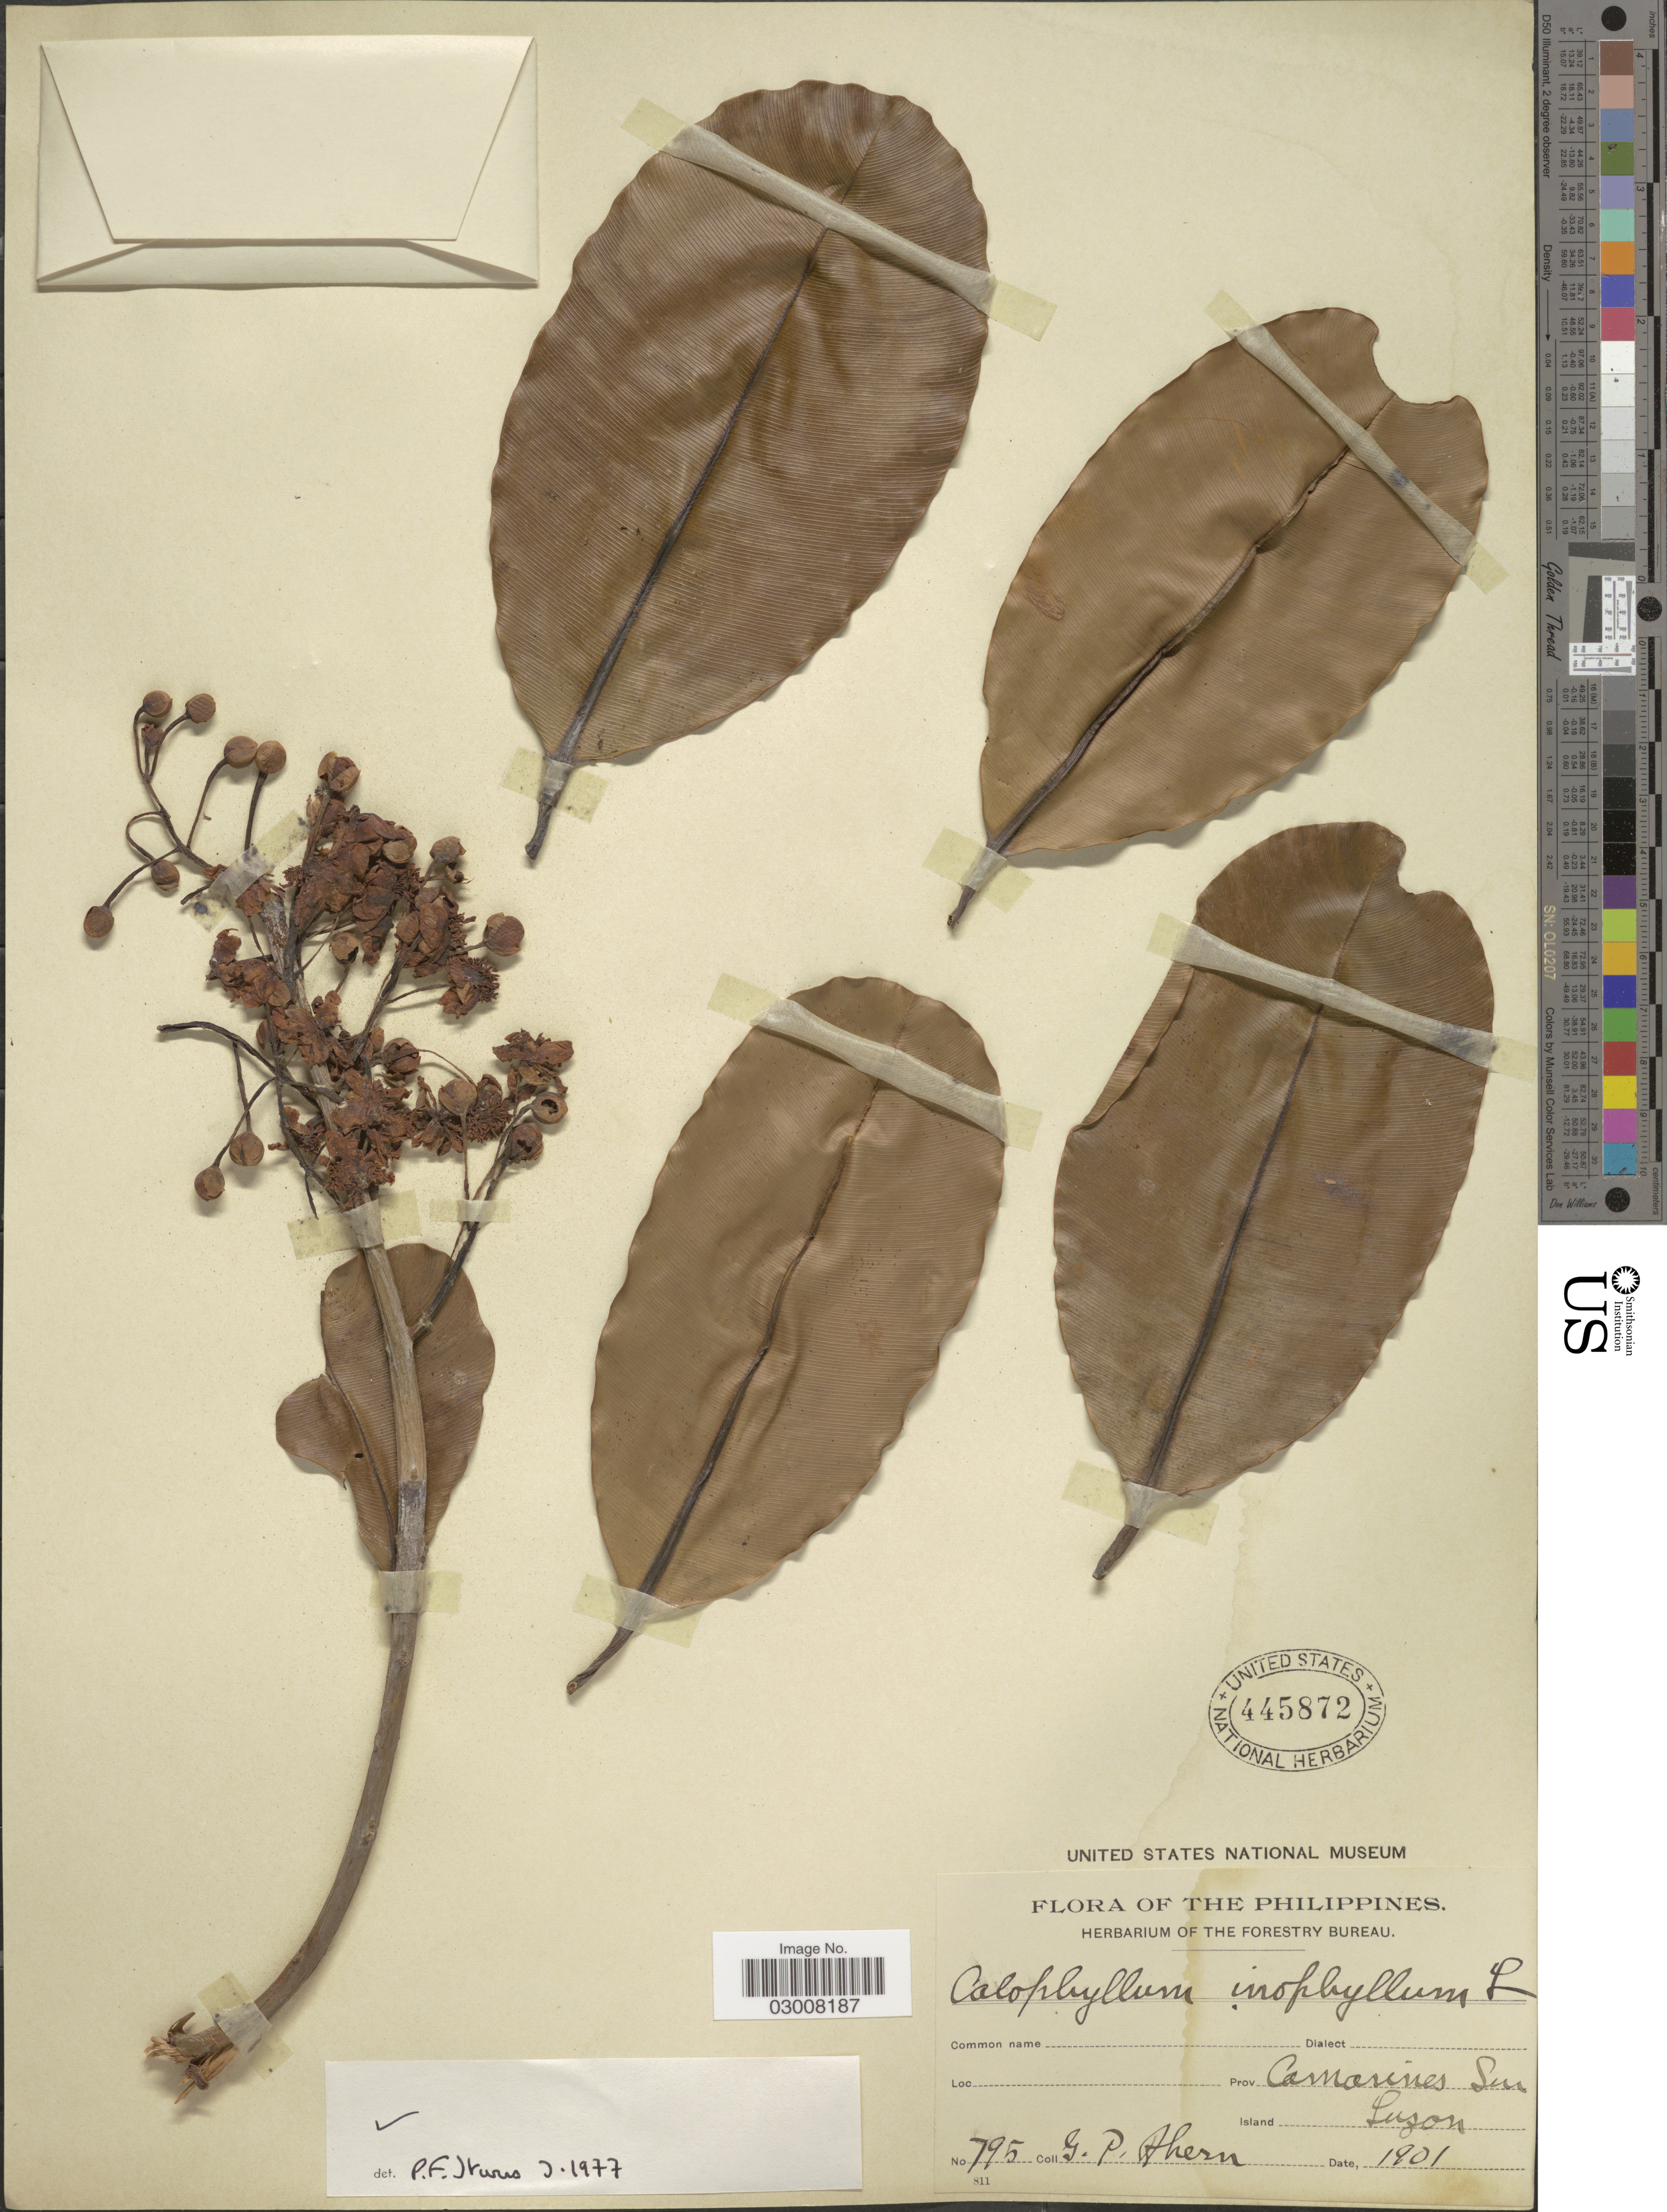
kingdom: Plantae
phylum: Tracheophyta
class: Magnoliopsida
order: Malpighiales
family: Calophyllaceae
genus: Calophyllum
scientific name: Calophyllum inophyllum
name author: L.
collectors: G. Ahern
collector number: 795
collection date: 1901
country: Philippines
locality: Prov. Camarines Sur., Island Luzon.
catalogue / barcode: US 445872